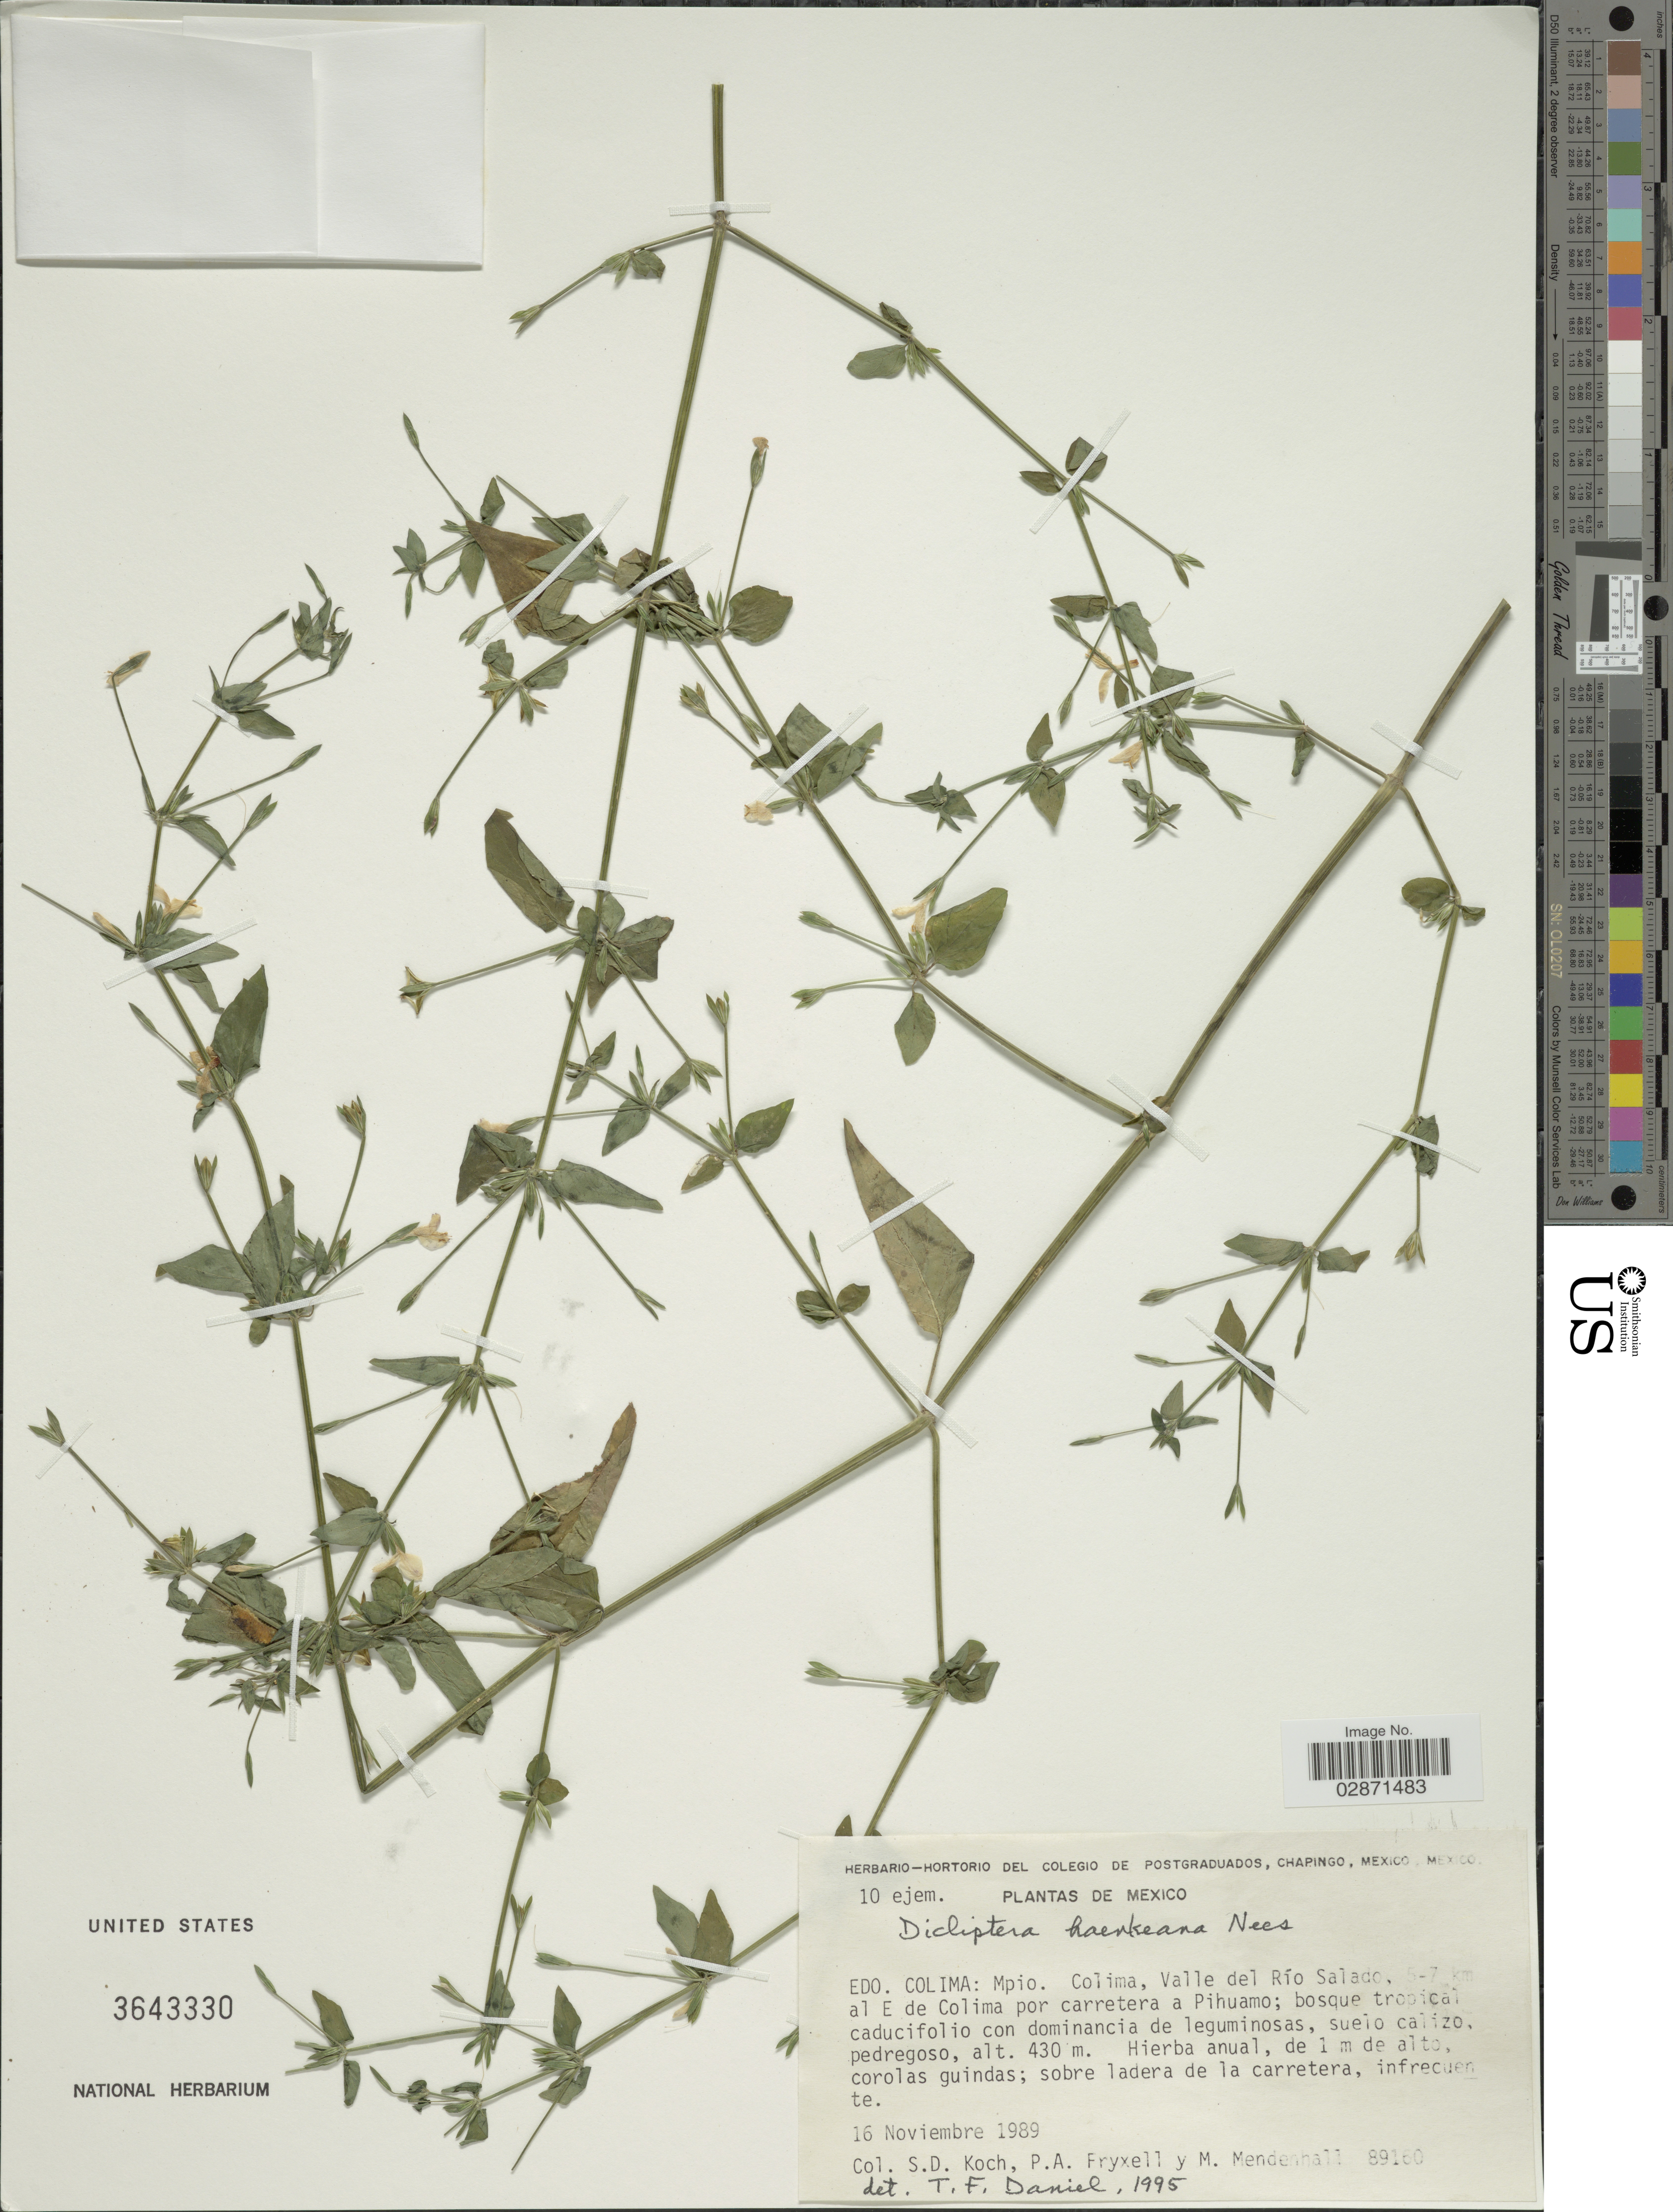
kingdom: Plantae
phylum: Tracheophyta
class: Magnoliopsida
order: Lamiales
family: Acanthaceae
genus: Dicliptera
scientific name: Dicliptera haenkeana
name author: Nees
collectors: S. D. Koch, P. A. Fryxell & M. Mendenhall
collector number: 89160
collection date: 1989-11-16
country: Mexico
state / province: Colima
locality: Edo. Colima: Mpio. colima, Valle del Río Salado, 5-7 km al E de Colima por carretera a Pihuamo.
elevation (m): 430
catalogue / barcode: US 3643330